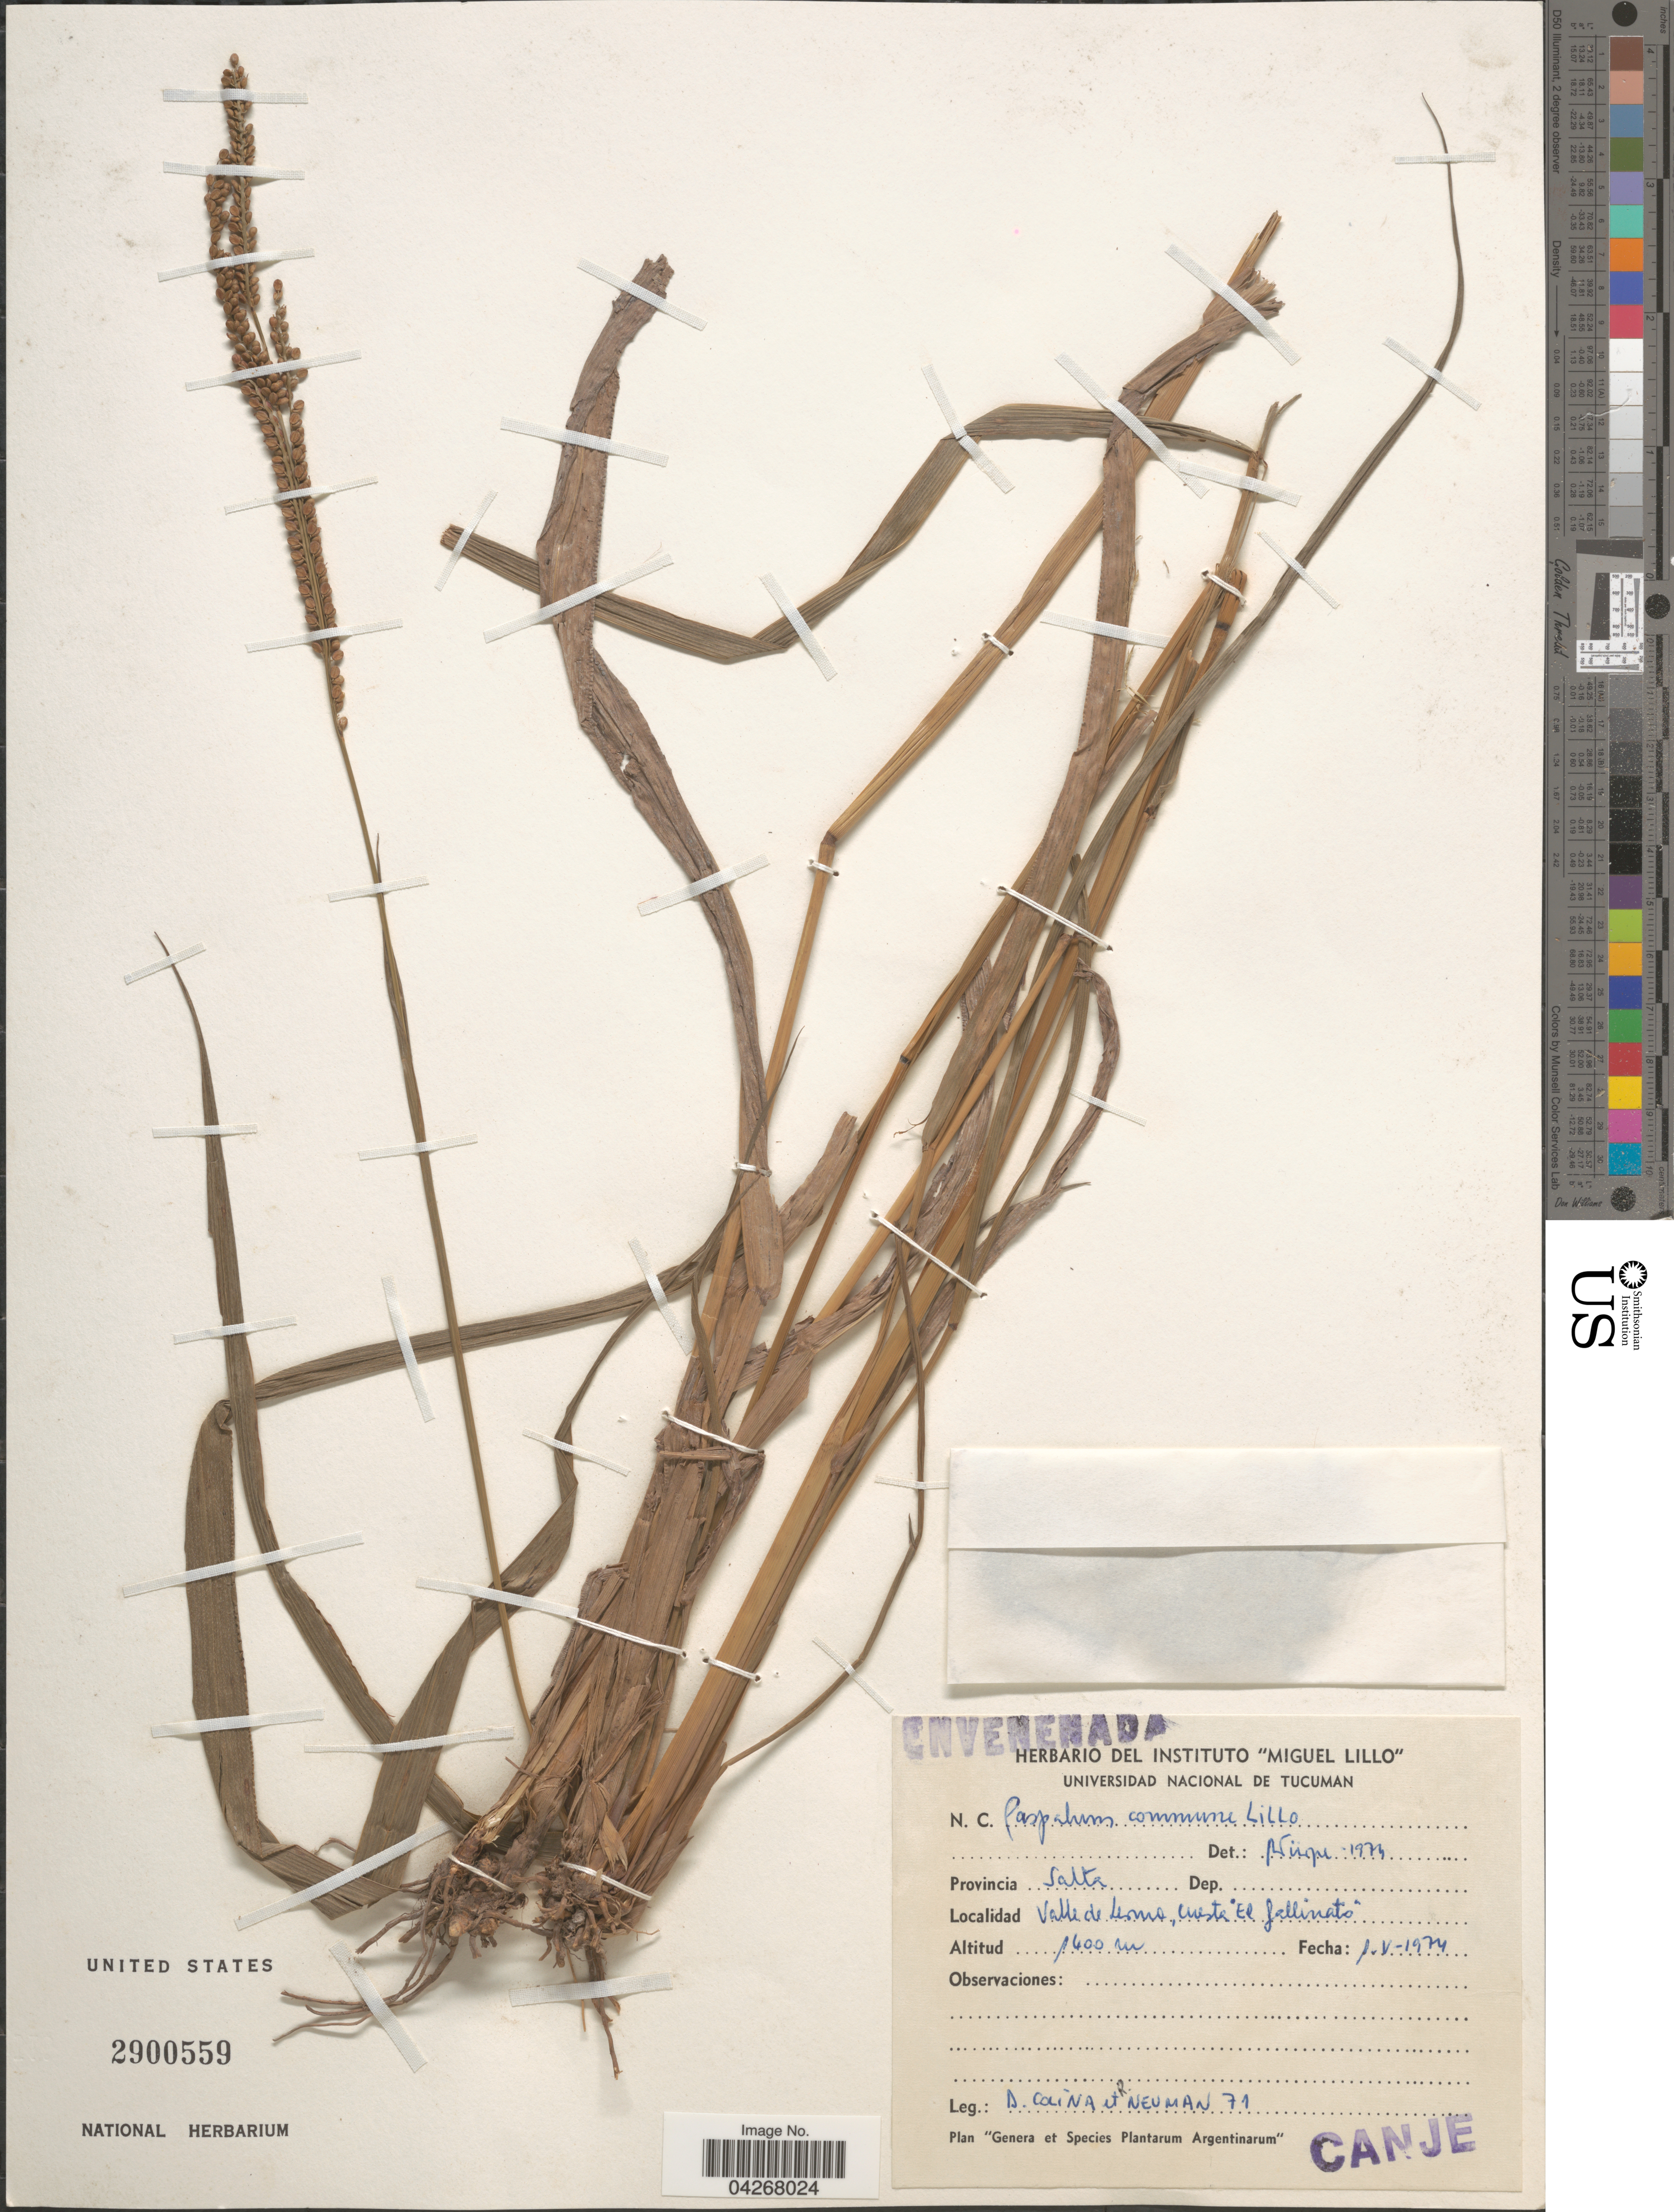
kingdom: Plantae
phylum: Tracheophyta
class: Liliopsida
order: Poales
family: Poaceae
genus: Paspalum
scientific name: Paspalum commune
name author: Lillo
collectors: D. Colina & R. Neuman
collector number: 71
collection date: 1974-04-01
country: Argentina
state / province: Salta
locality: Valle de Lerma, cuesta El Jallinato.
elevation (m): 1600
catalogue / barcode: US 2900559